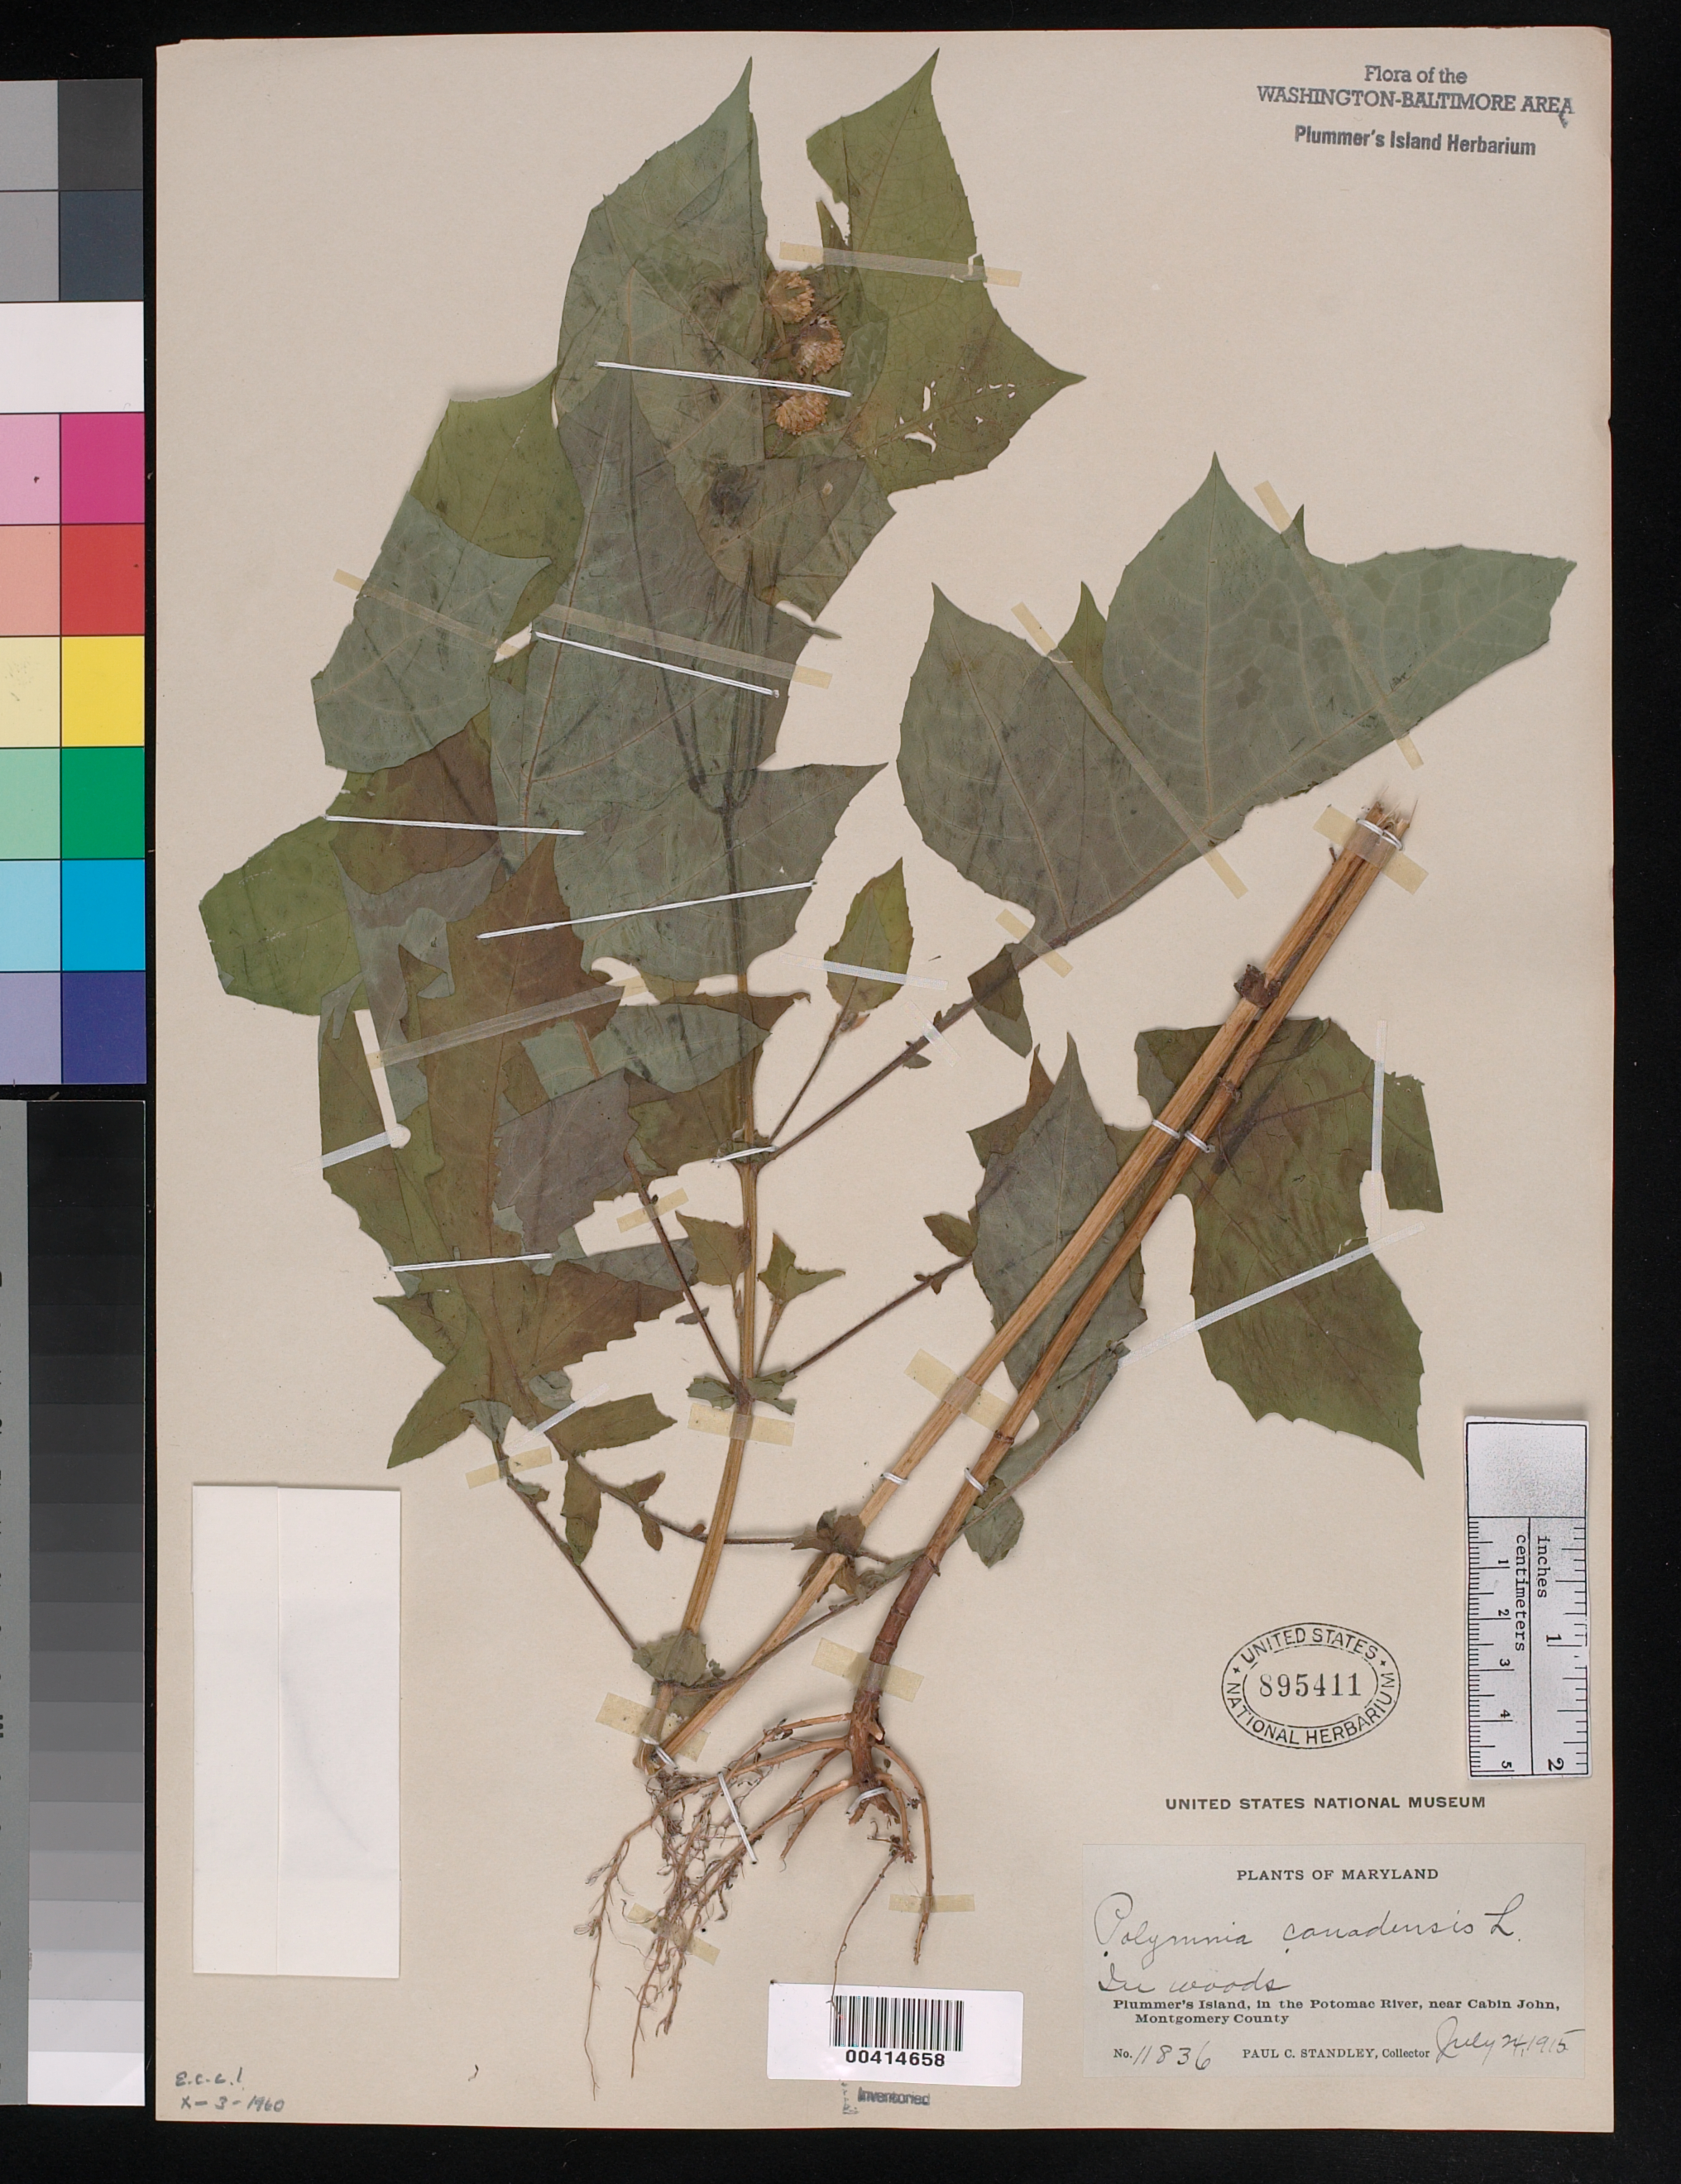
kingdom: Plantae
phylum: Tracheophyta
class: Magnoliopsida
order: Asterales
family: Asteraceae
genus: Polymnia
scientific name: Polymnia canadensis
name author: L.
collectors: P. C. Standley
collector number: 11836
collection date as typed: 24 Jul 1915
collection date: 1915-07-24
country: United States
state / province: Maryland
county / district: Montgomery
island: Plummers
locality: Plummer's Island C. & O. Canal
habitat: In woods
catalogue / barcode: US 895411